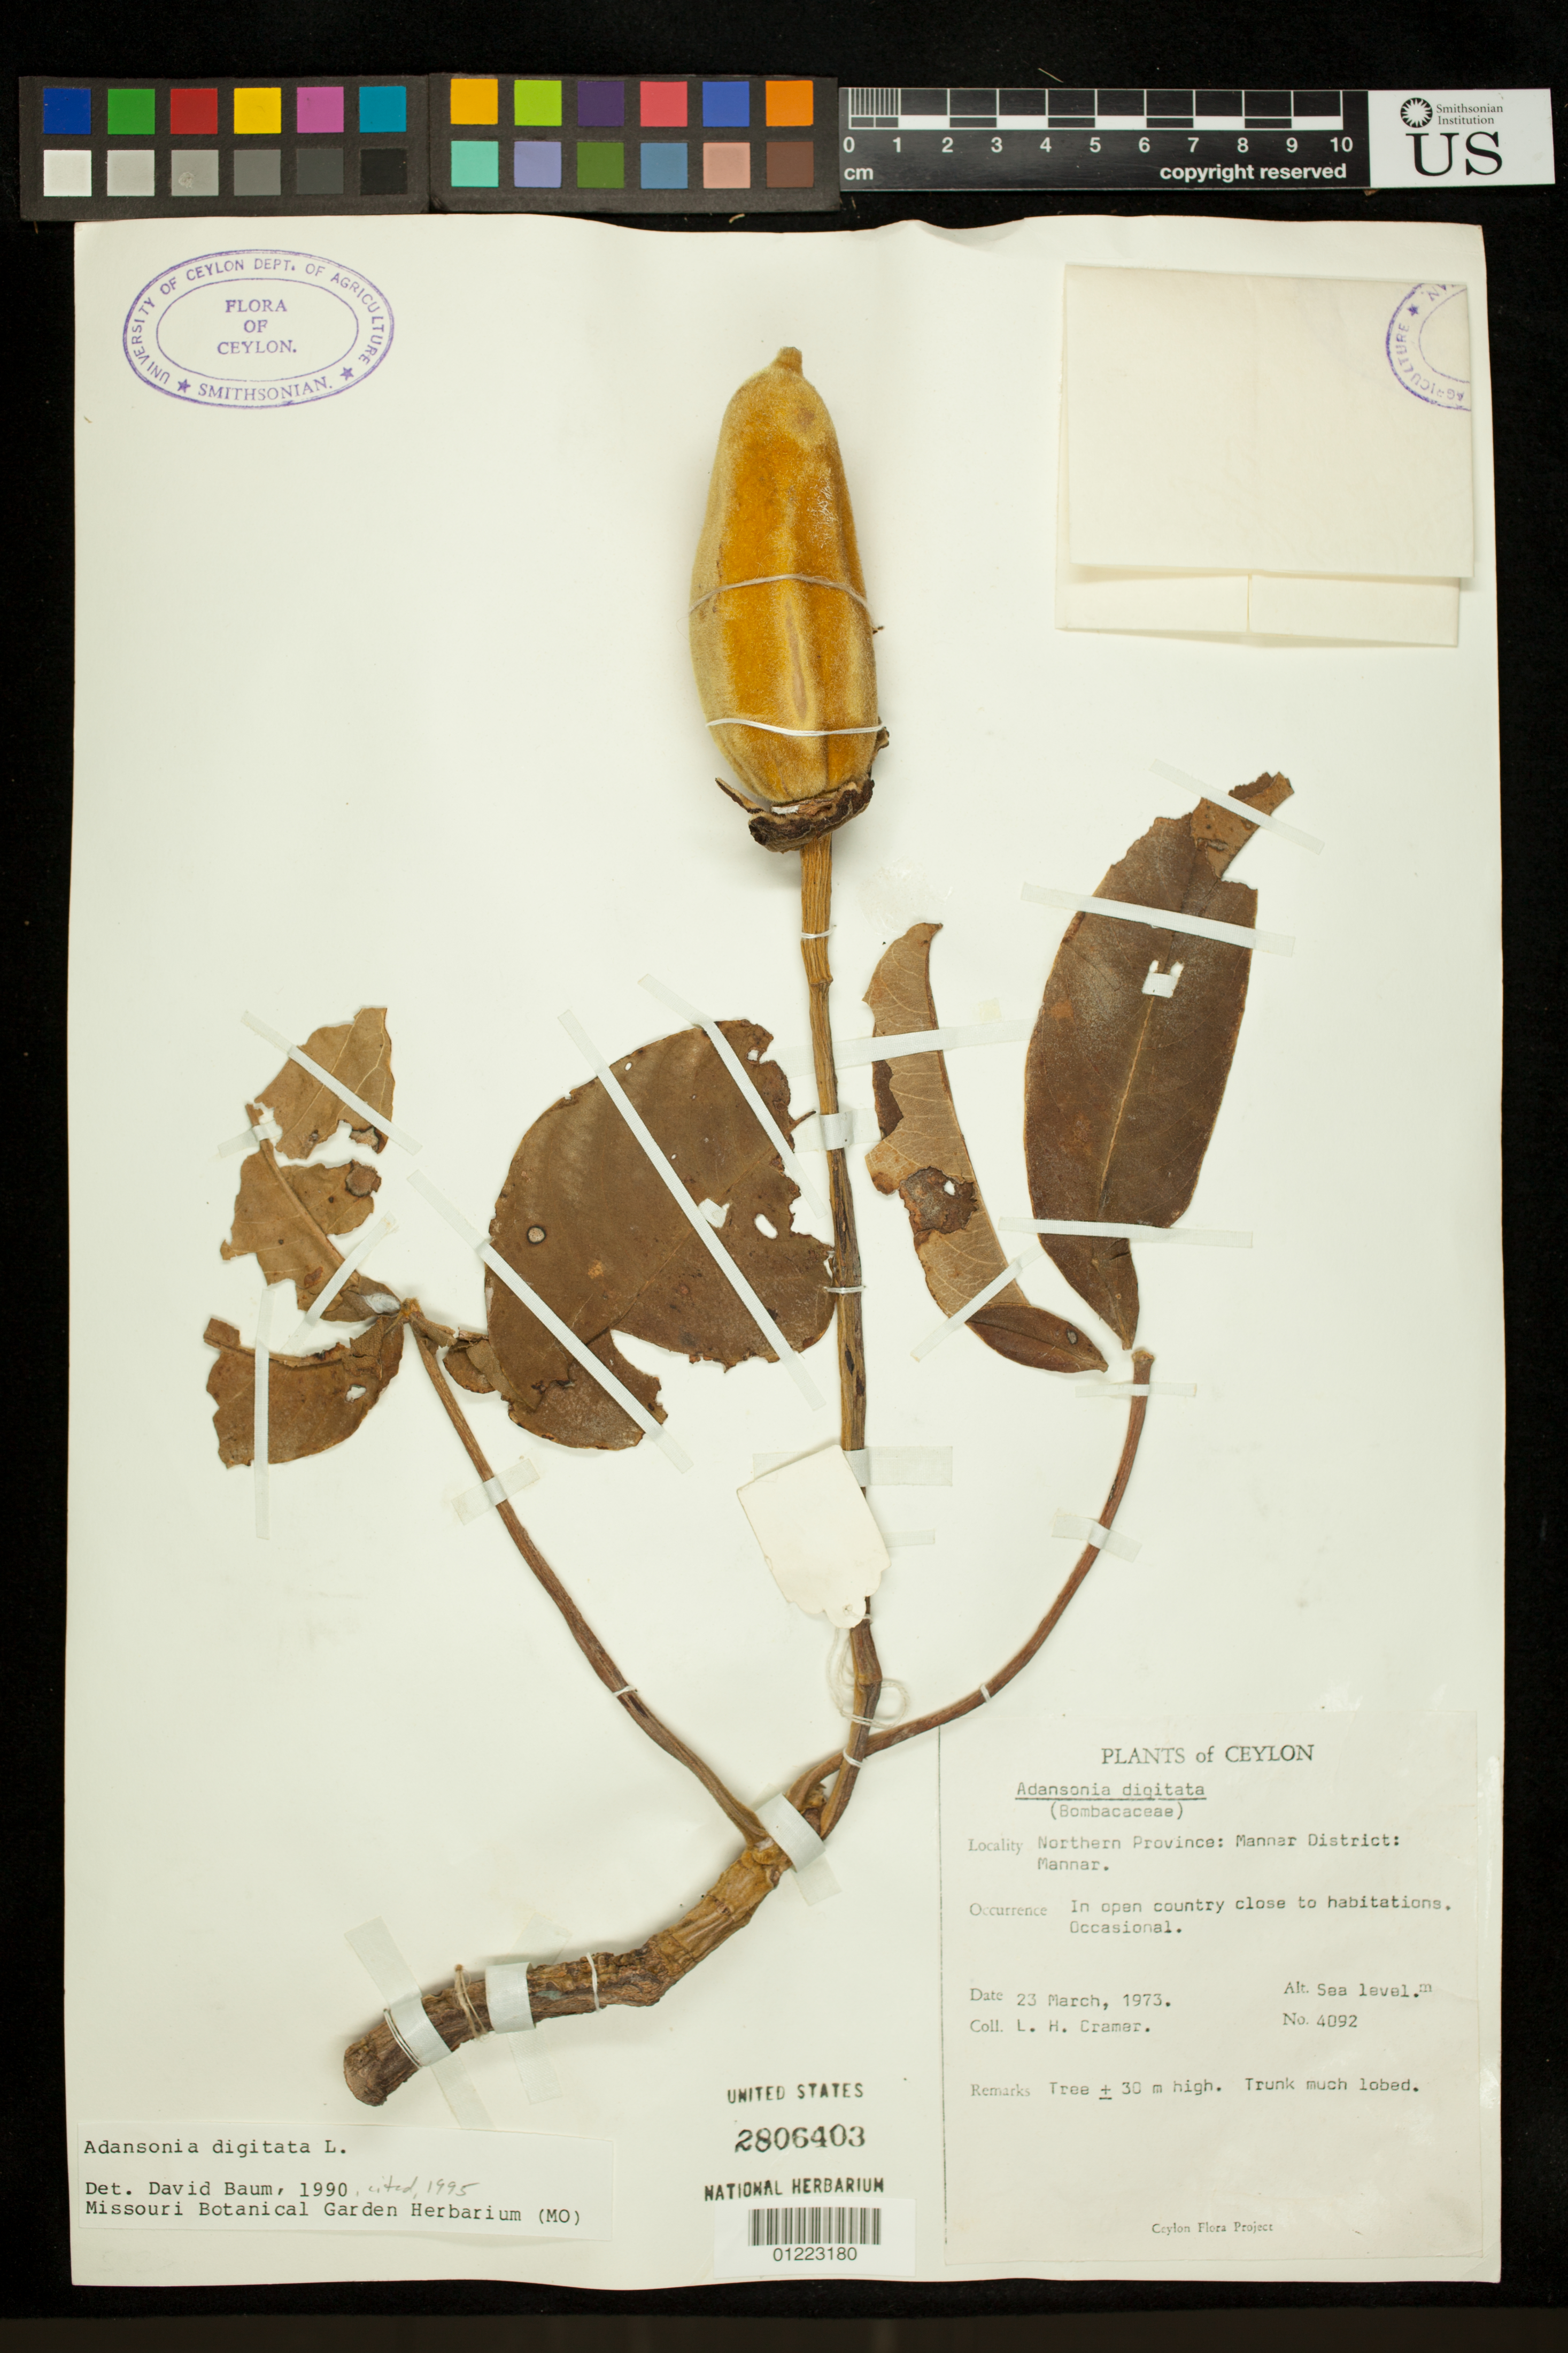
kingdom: Plantae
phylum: Tracheophyta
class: Magnoliopsida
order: Malvales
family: Malvaceae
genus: Adansonia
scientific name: Adansonia digitata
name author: L.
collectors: L. H. Cramer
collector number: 4092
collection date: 1973-03-23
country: Sri Lanka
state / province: Northern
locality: Mannar District. In open country close to habitations.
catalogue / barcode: US 2806403